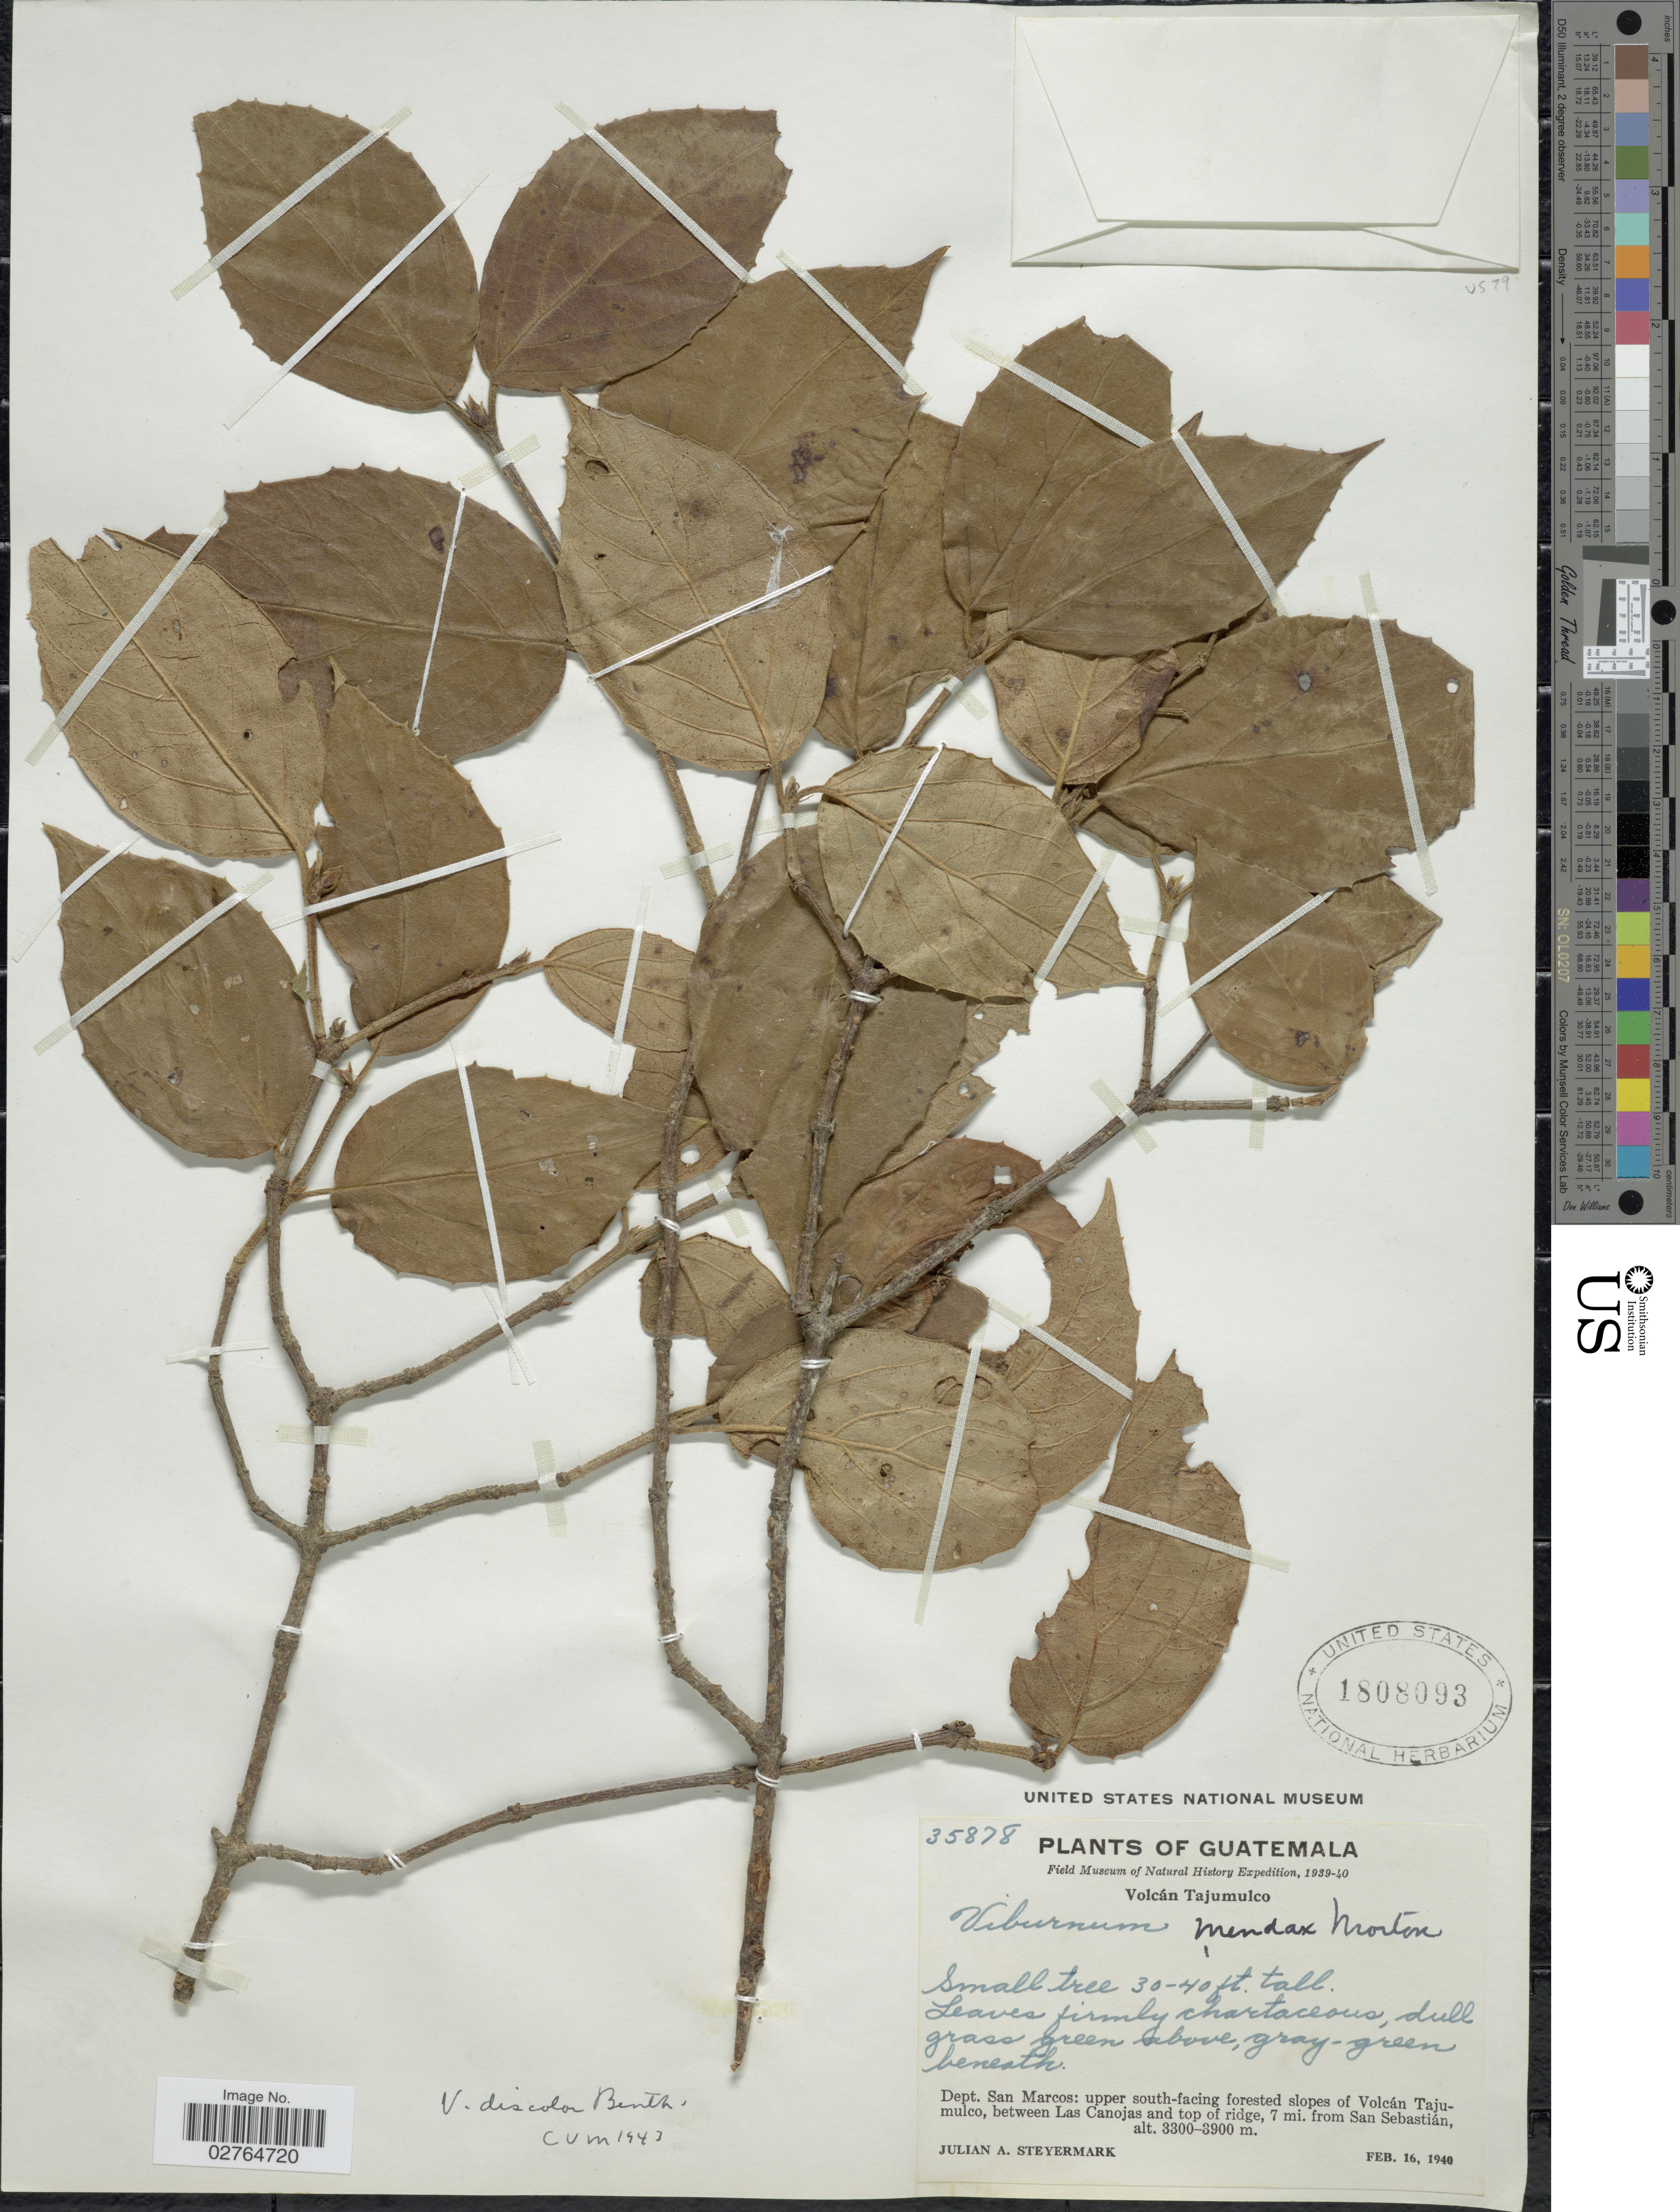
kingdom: Plantae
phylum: Tracheophyta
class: Magnoliopsida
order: Dipsacales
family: Viburnaceae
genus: Viburnum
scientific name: Viburnum discolor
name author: Benth.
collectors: J. Steyermark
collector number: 35878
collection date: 1940-02-16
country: Guatemala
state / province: San Marcos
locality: Volcán Tajumulco. Dept. San Marcos: upper south-facing forested slopes of Volcán Tajumulco, between Las Canojas and top of ridge, 7 mi. from San Sebastián.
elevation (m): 3300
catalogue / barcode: US 1808093